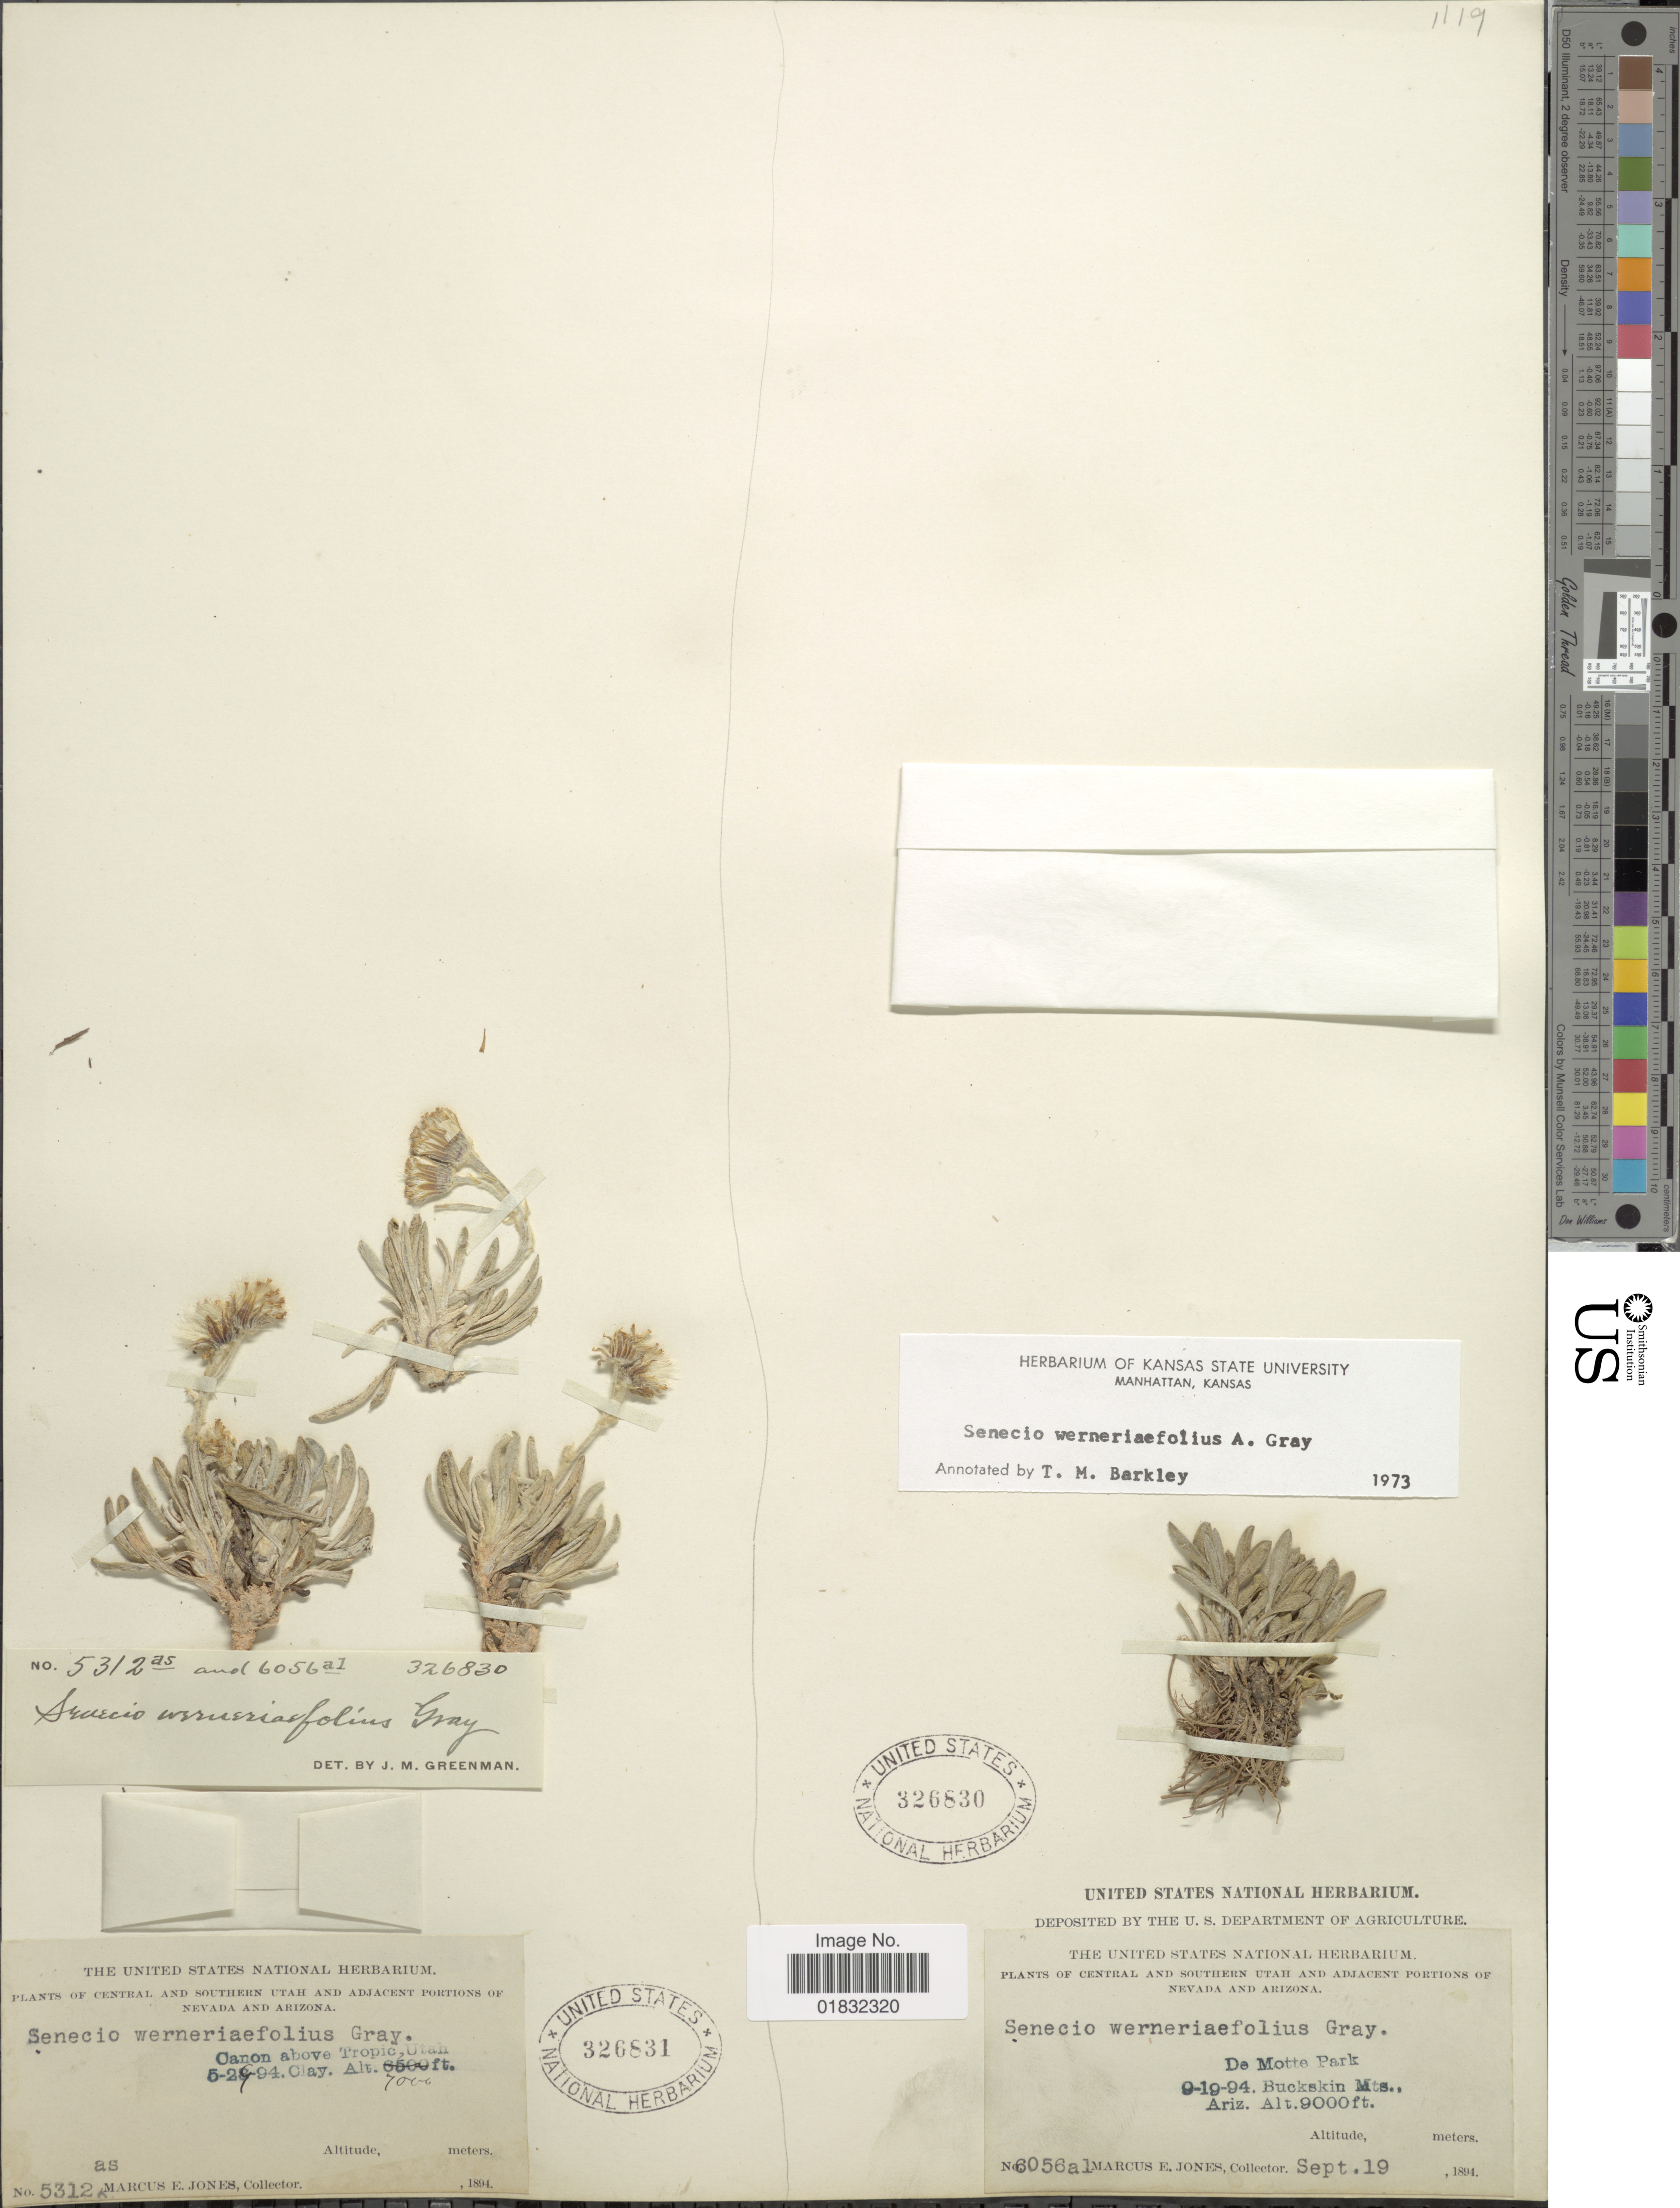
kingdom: Plantae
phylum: Tracheophyta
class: Magnoliopsida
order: Asterales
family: Asteraceae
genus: Packera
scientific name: Packera werneriifolia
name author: (A. Gray) W.A. Weber & Á. Löve ex Trock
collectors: M. E. Jones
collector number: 6056a1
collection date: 1894-09-19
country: United States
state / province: Arizona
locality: Central and Southern Utah and Adjacent Portion of Nevada and Arizona, De Motte Park, Buckskin Mts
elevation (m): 2743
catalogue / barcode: US 326830